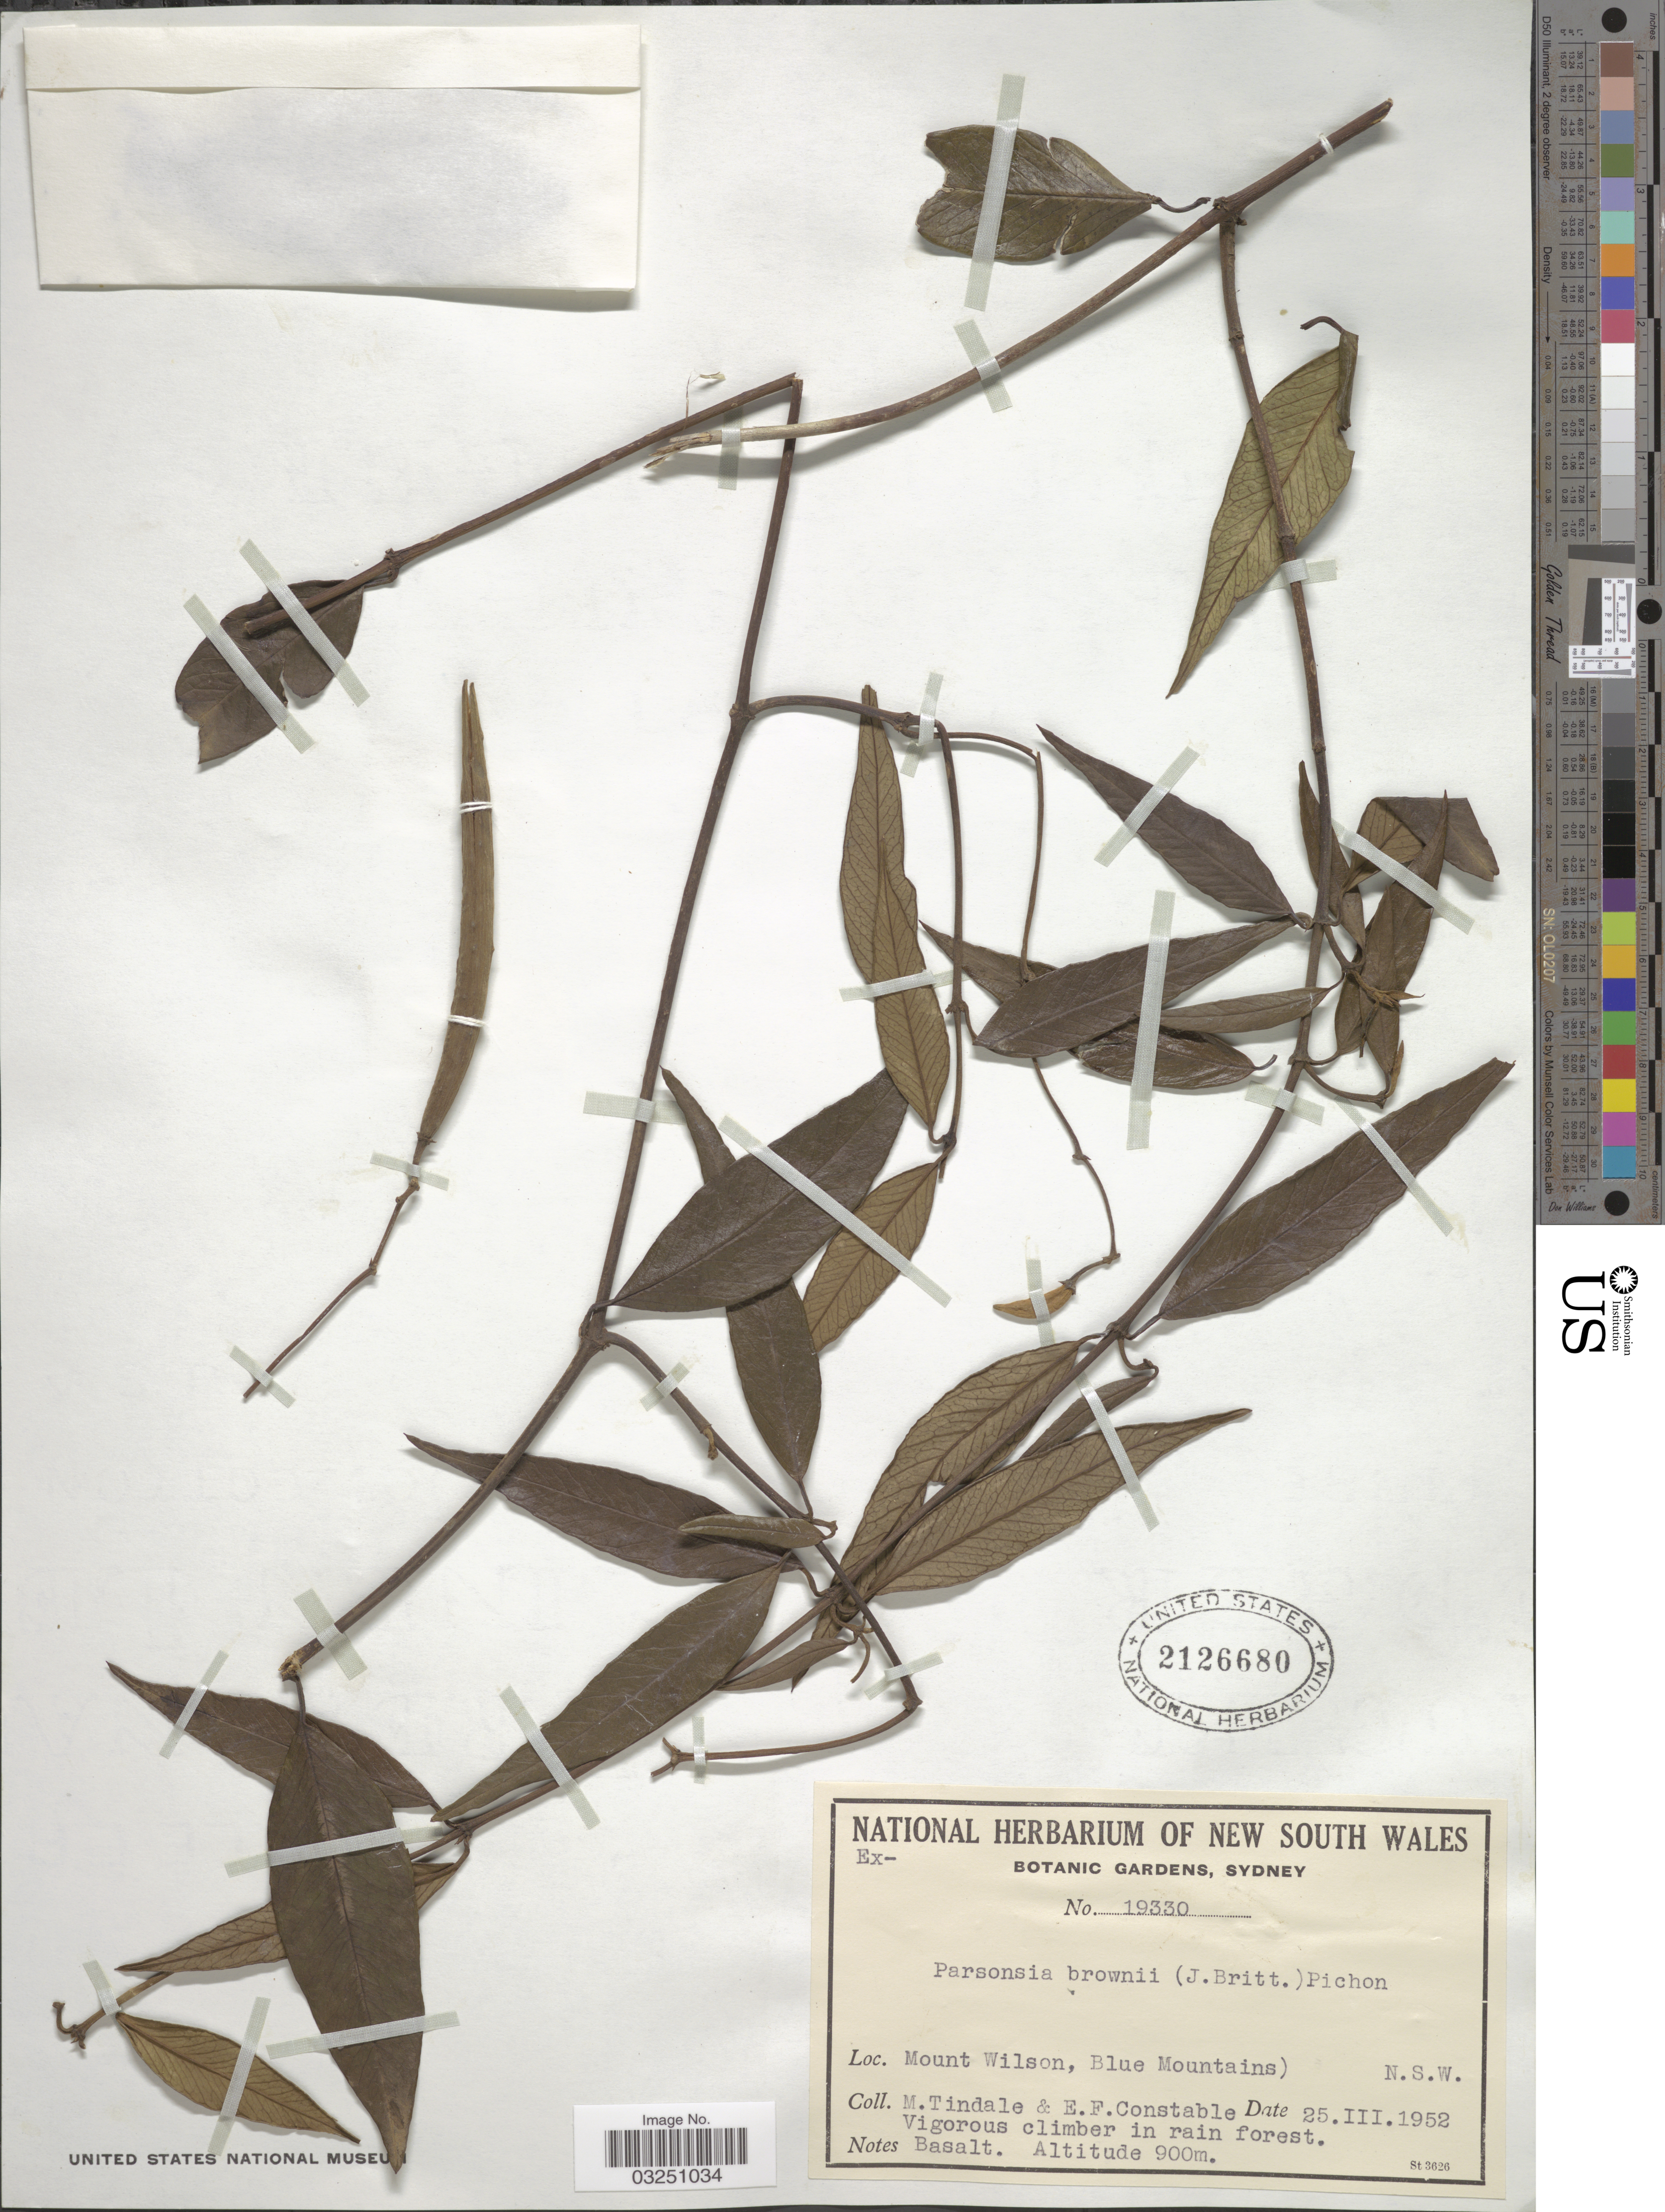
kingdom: Plantae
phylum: Tracheophyta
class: Magnoliopsida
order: Myrtales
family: Lythraceae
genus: Parsonsia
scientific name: Parsonsia brownii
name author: (Britten) Pichon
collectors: M. D. Tindale & E. F. Constable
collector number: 19330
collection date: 1952-03-25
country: Australia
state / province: New South Wales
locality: Mount Wilson, Blue Mountains).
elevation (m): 900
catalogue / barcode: US 2126680